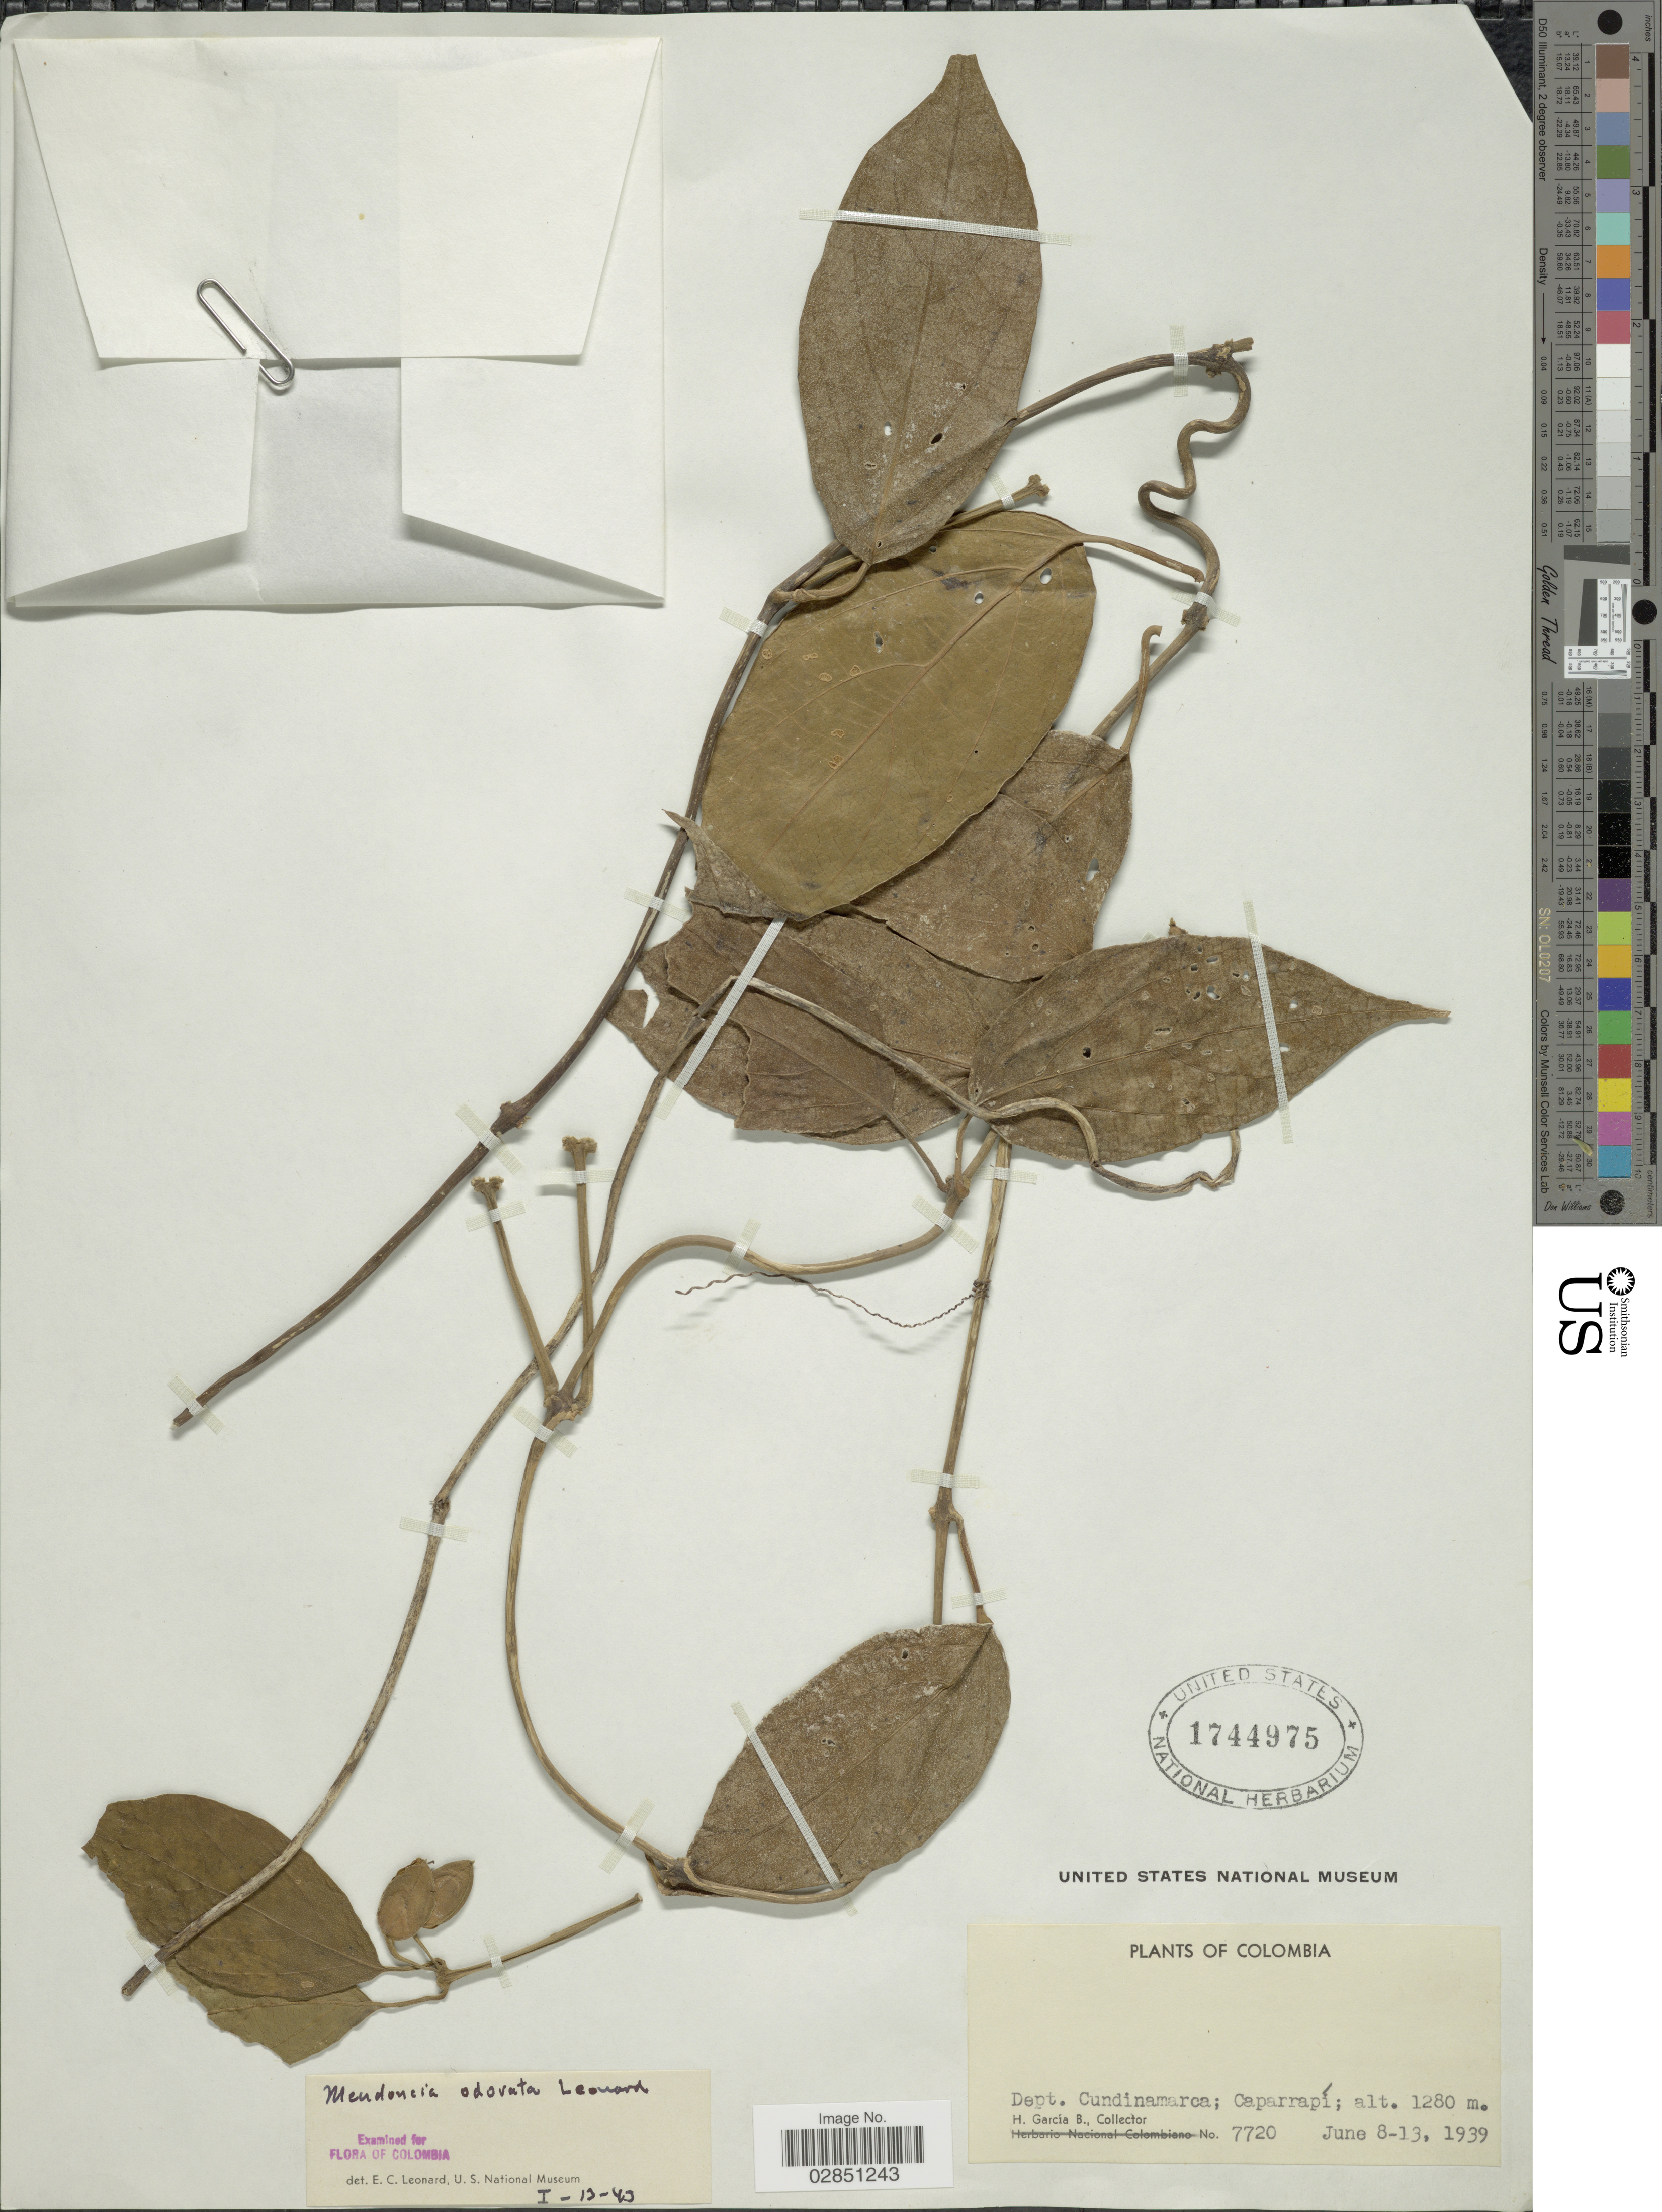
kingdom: Plantae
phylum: Tracheophyta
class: Magnoliopsida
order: Lamiales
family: Acanthaceae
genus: Mendoncia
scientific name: Mendoncia odorata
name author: Leonard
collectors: H. García Barriga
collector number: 7720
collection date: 1939-06-08/1939-06-13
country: Colombia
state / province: Cundinamarca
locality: Dept. Cundinamarca; Caparrapí.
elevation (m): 1280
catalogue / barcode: US 1744975